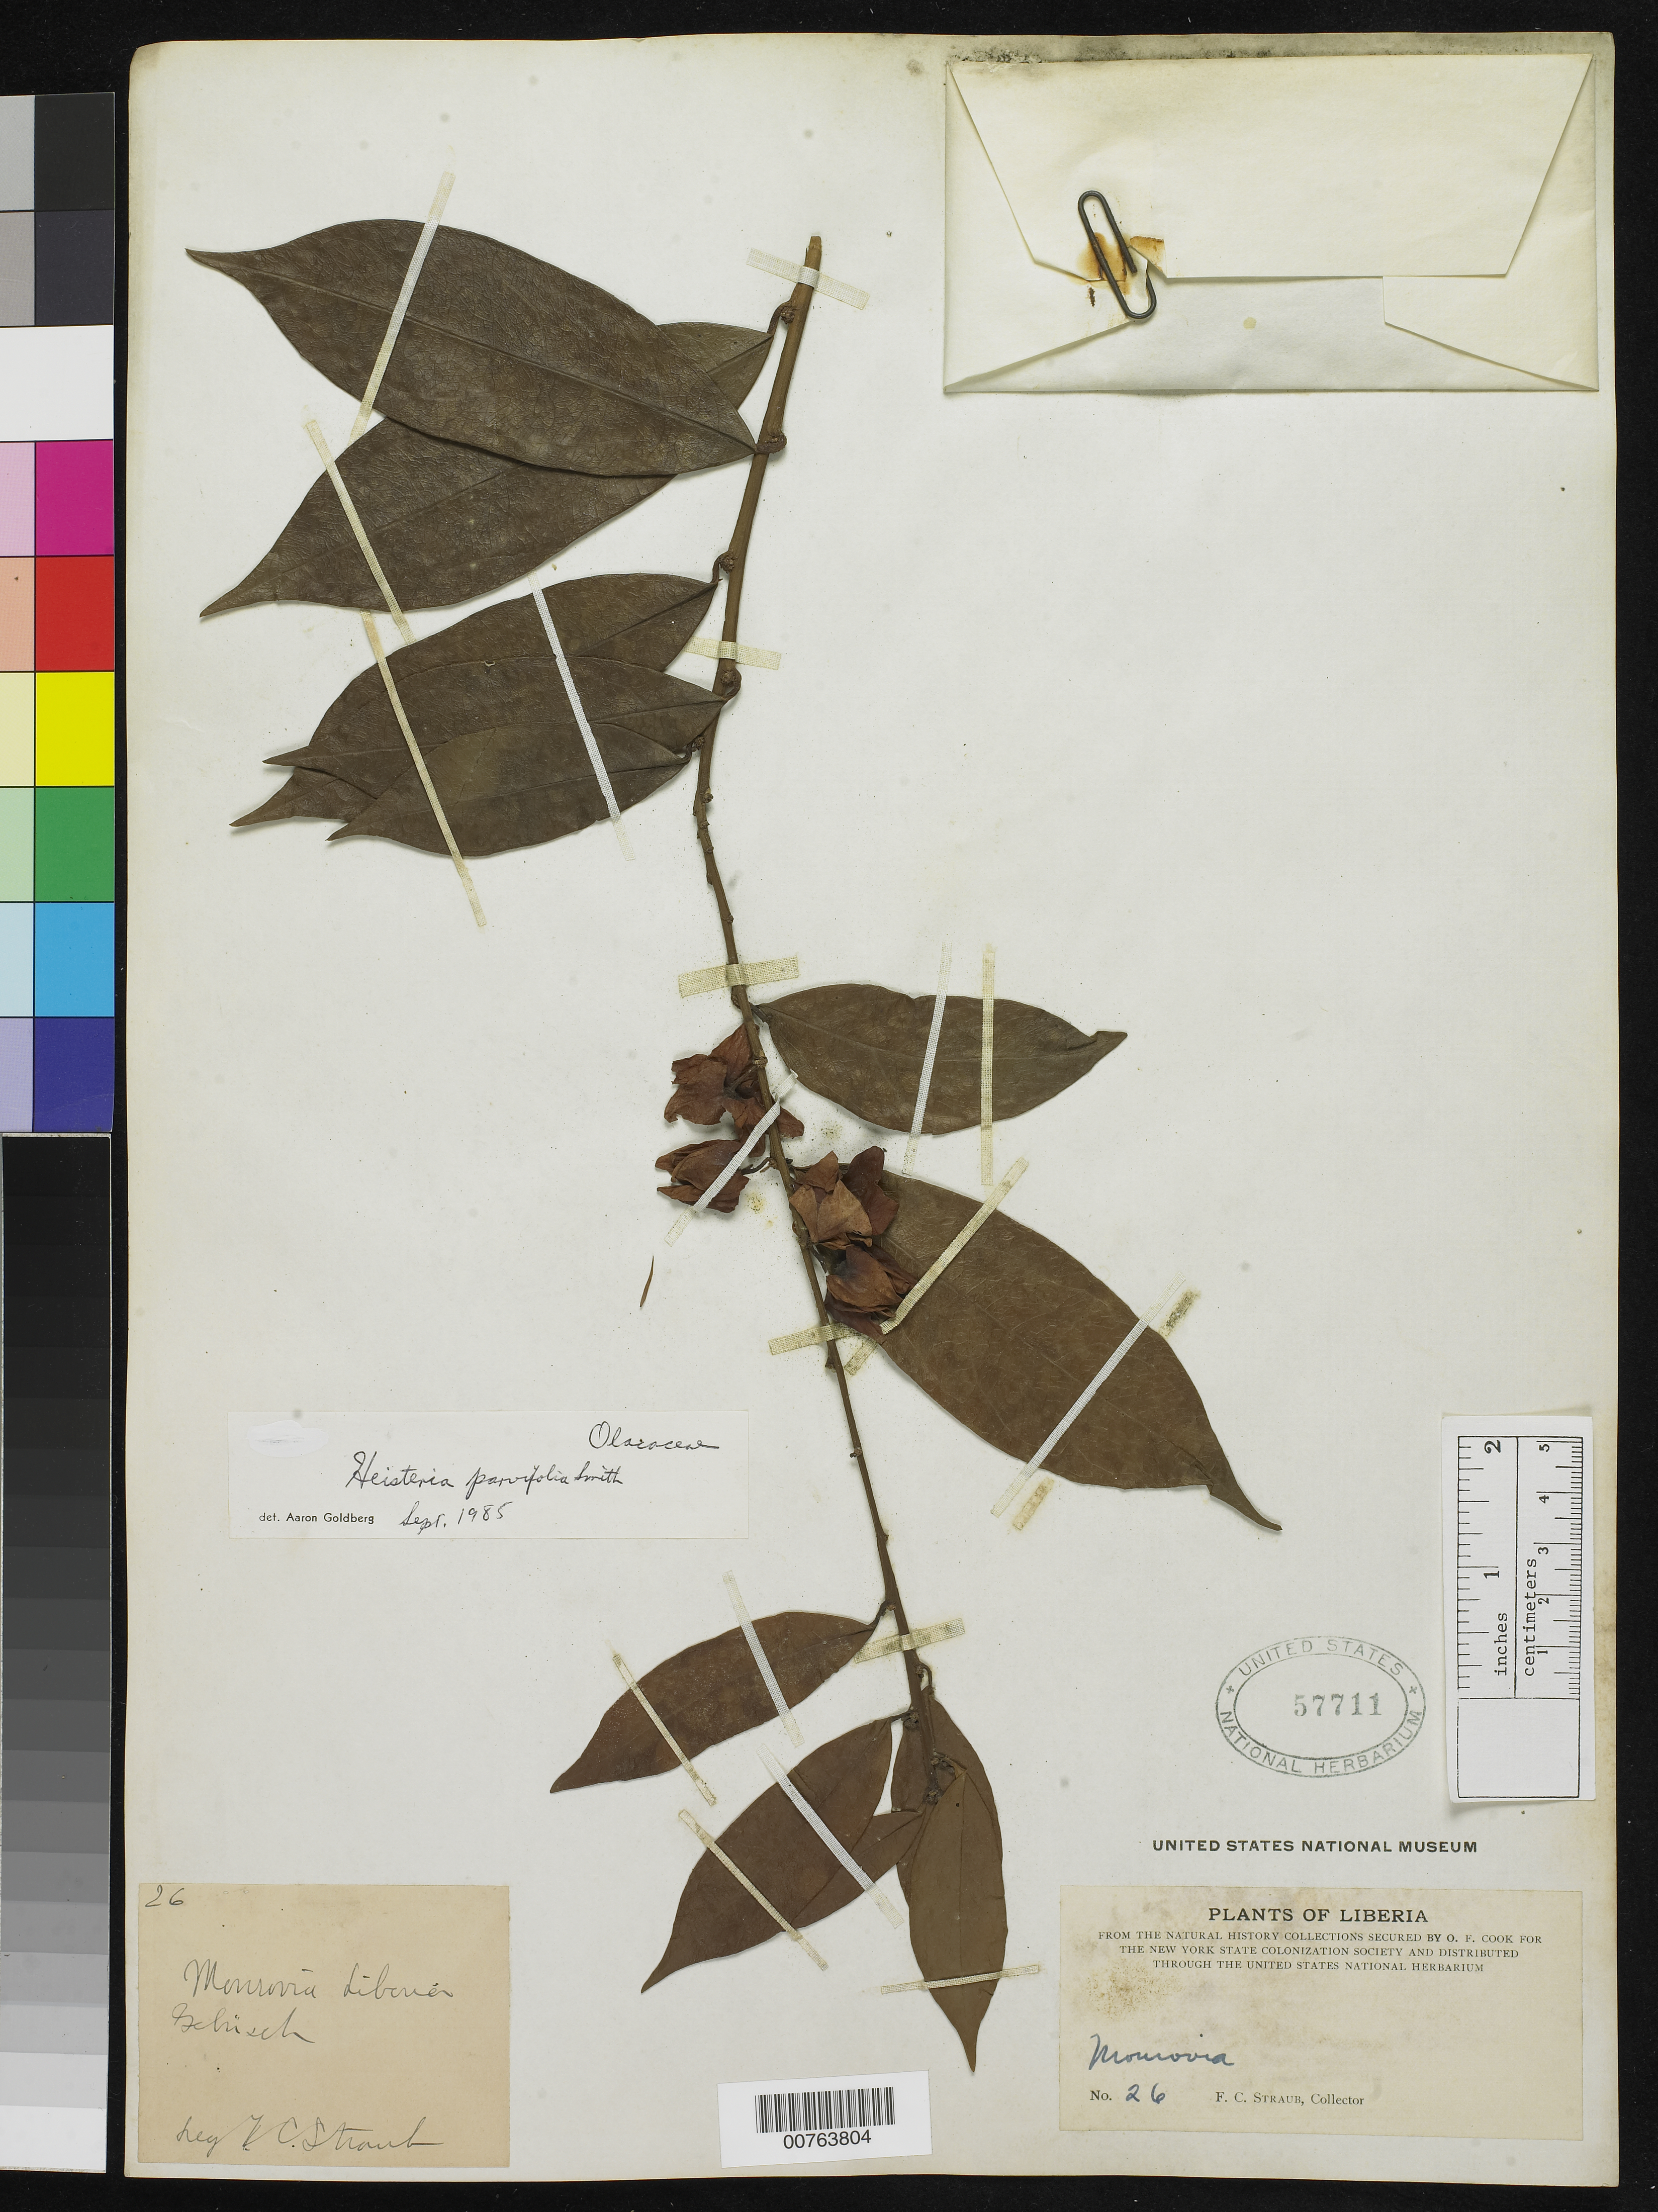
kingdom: Plantae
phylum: Tracheophyta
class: Magnoliopsida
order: Santalales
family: Erythropalaceae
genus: Heisteria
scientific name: Heisteria parvifolia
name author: Sm.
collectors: F. Straub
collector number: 26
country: Liberia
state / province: Montserrado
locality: Monrovia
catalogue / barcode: US 57711